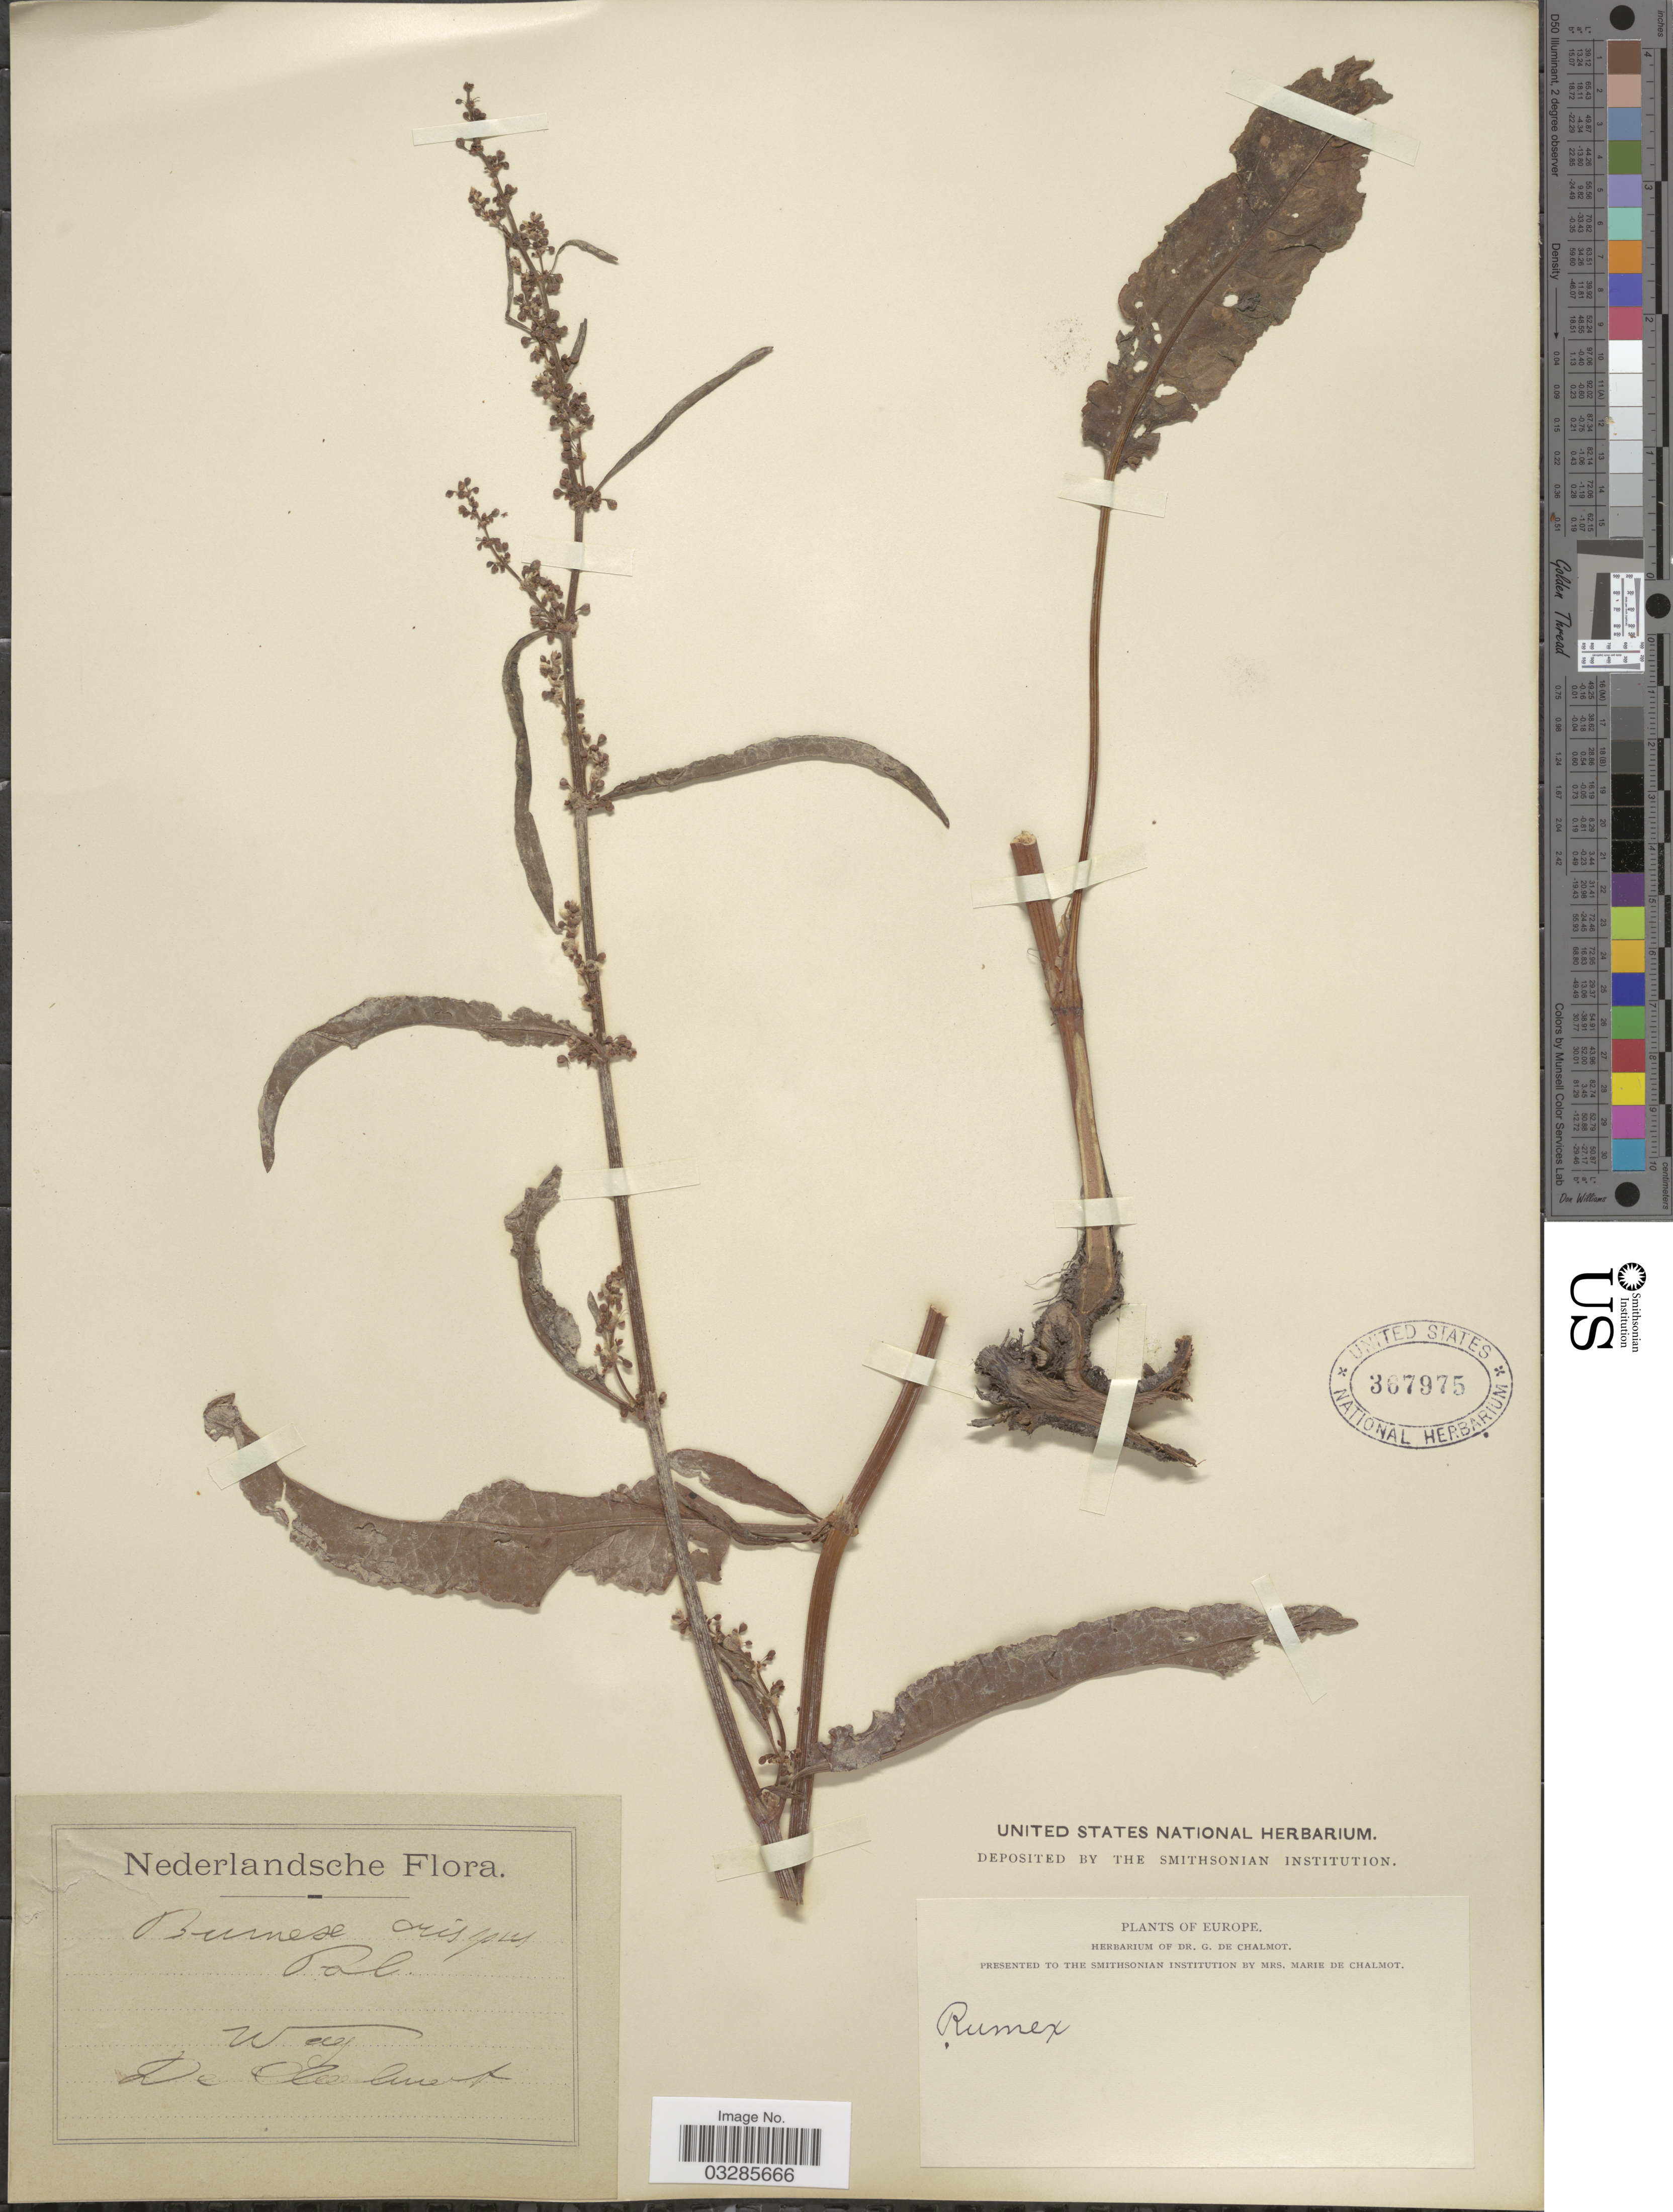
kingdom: Plantae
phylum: Tracheophyta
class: Magnoliopsida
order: Caryophyllales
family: Polygonaceae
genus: Rumex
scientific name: Rumex crispus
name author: L.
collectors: G. de Chalmot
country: Netherlands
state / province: Gelderland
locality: Wag.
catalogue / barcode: US 367975